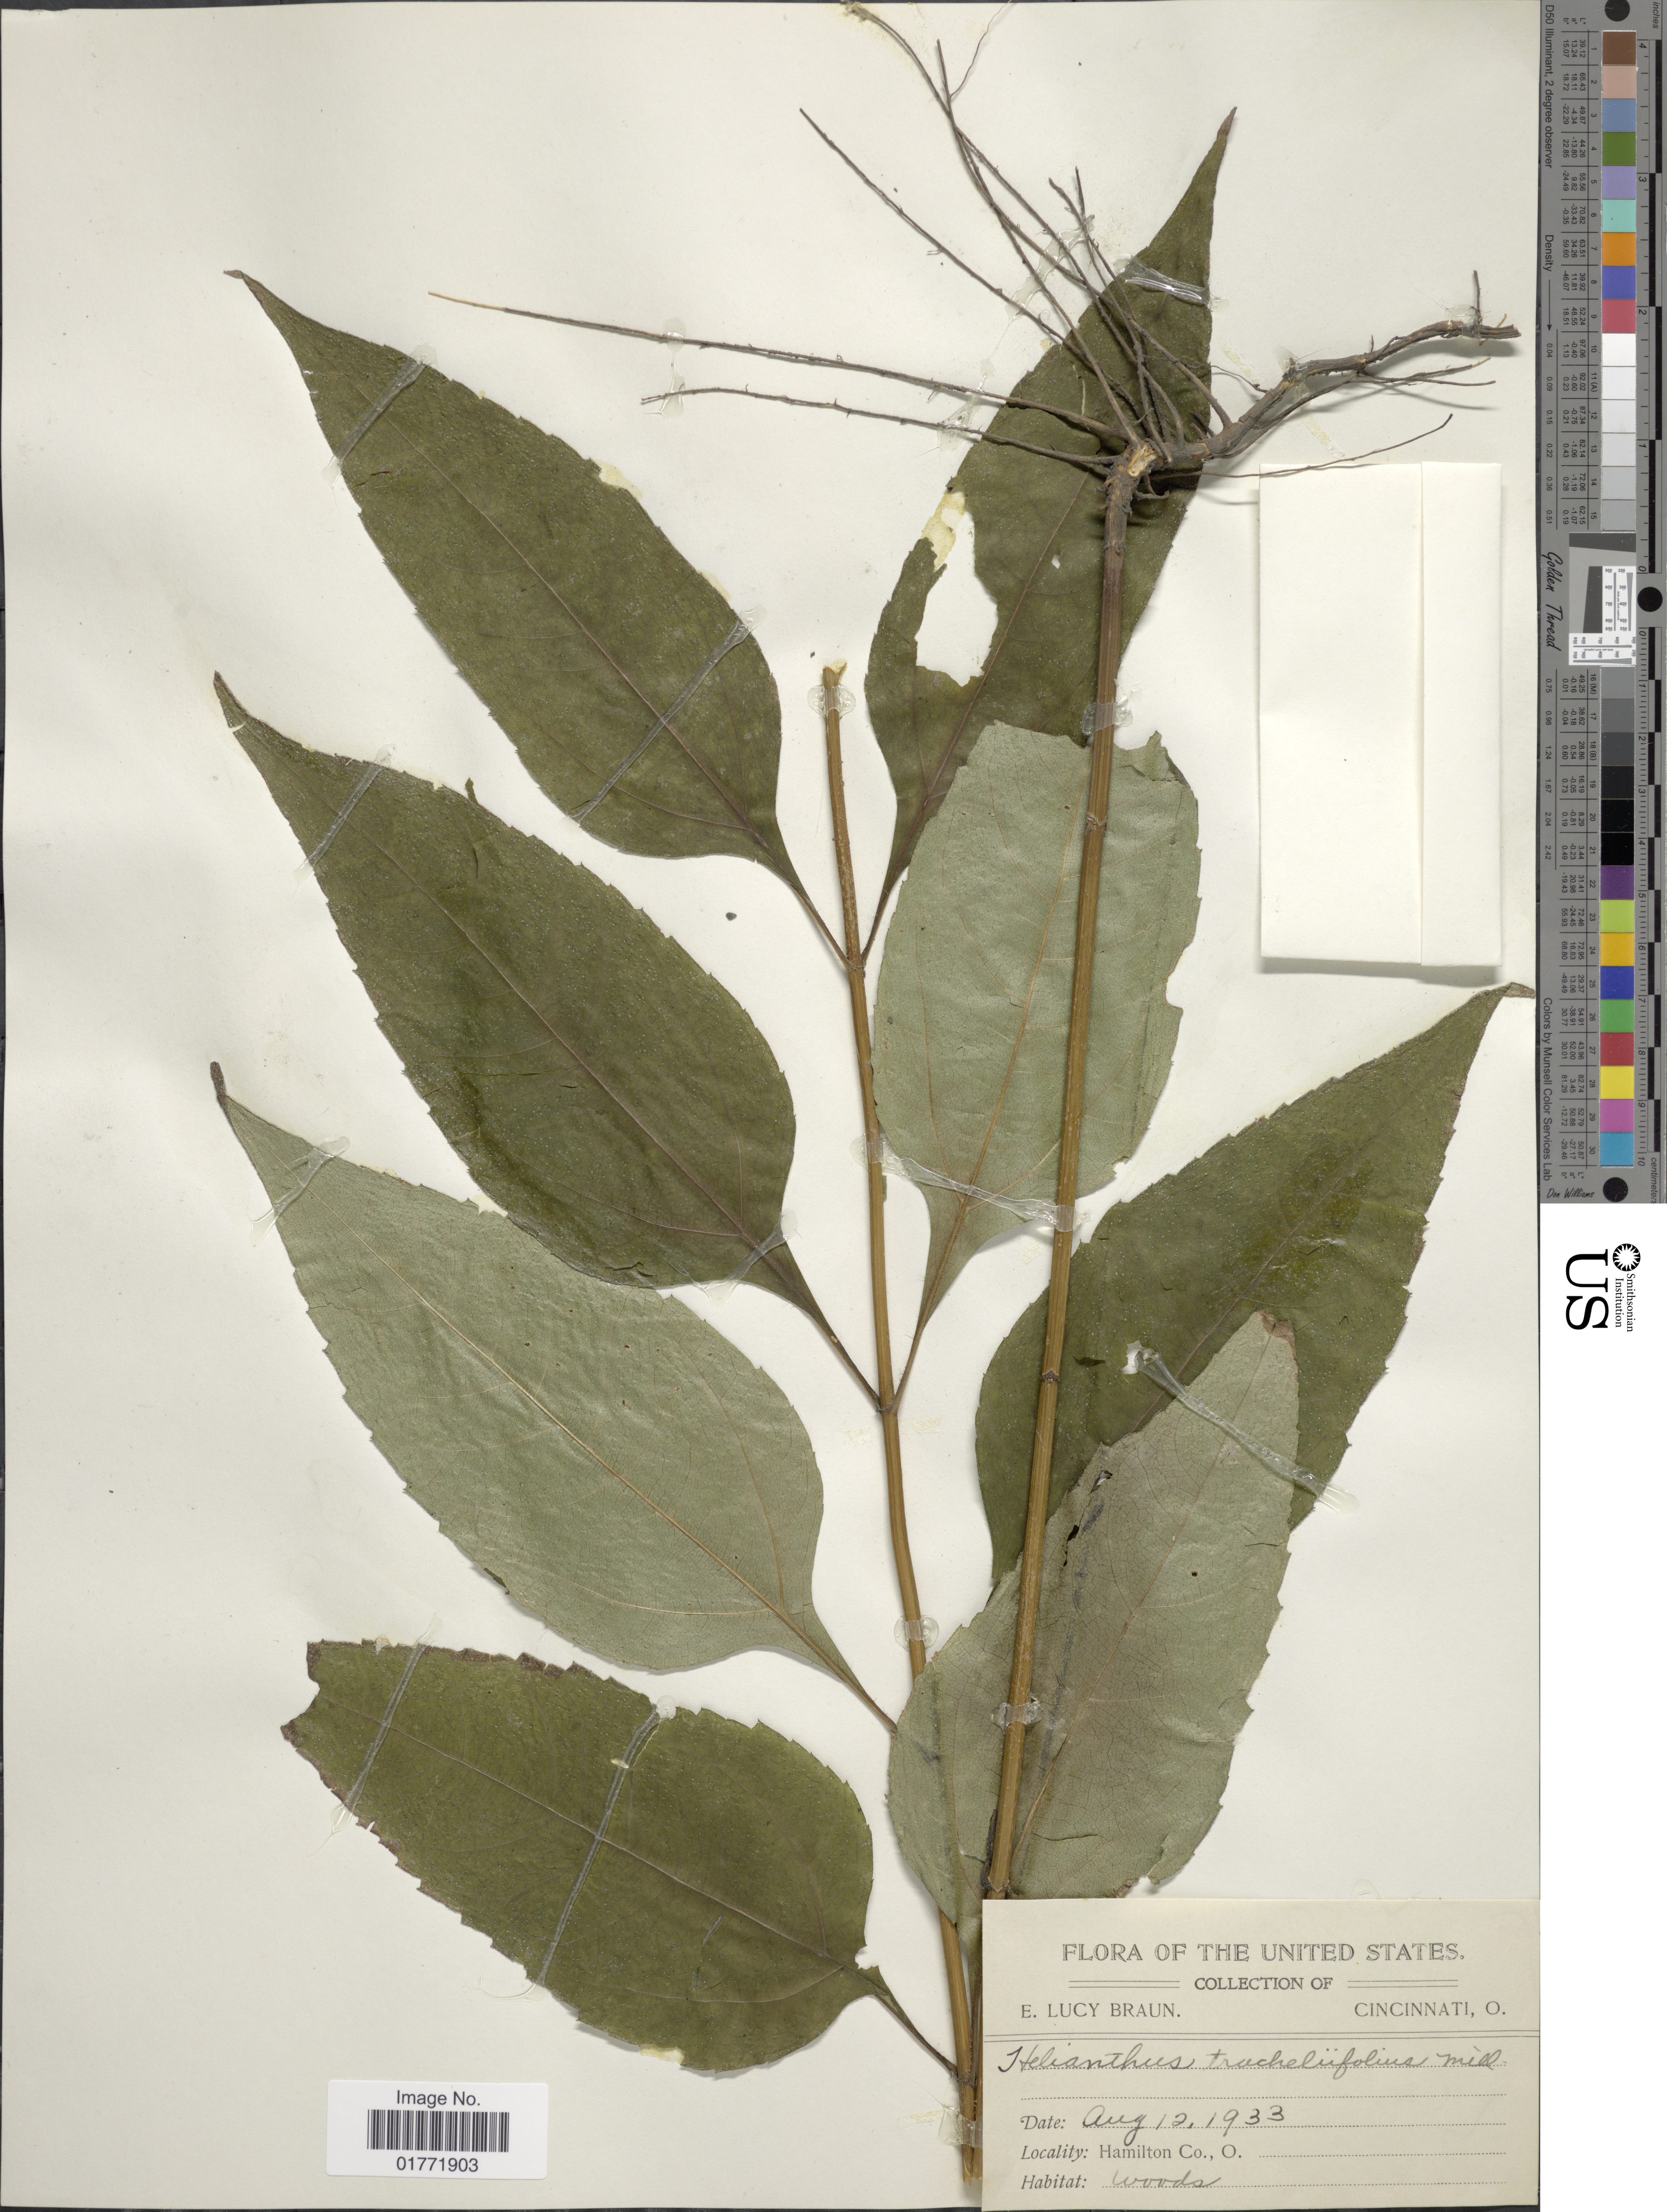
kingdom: Plantae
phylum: Tracheophyta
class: Magnoliopsida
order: Asterales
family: Asteraceae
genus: Helianthus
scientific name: Helianthus tracheliifolius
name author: Mill.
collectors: E. L. Braun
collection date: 1933-08-12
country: United States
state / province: Ohio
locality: Hamilton Co.,Co.